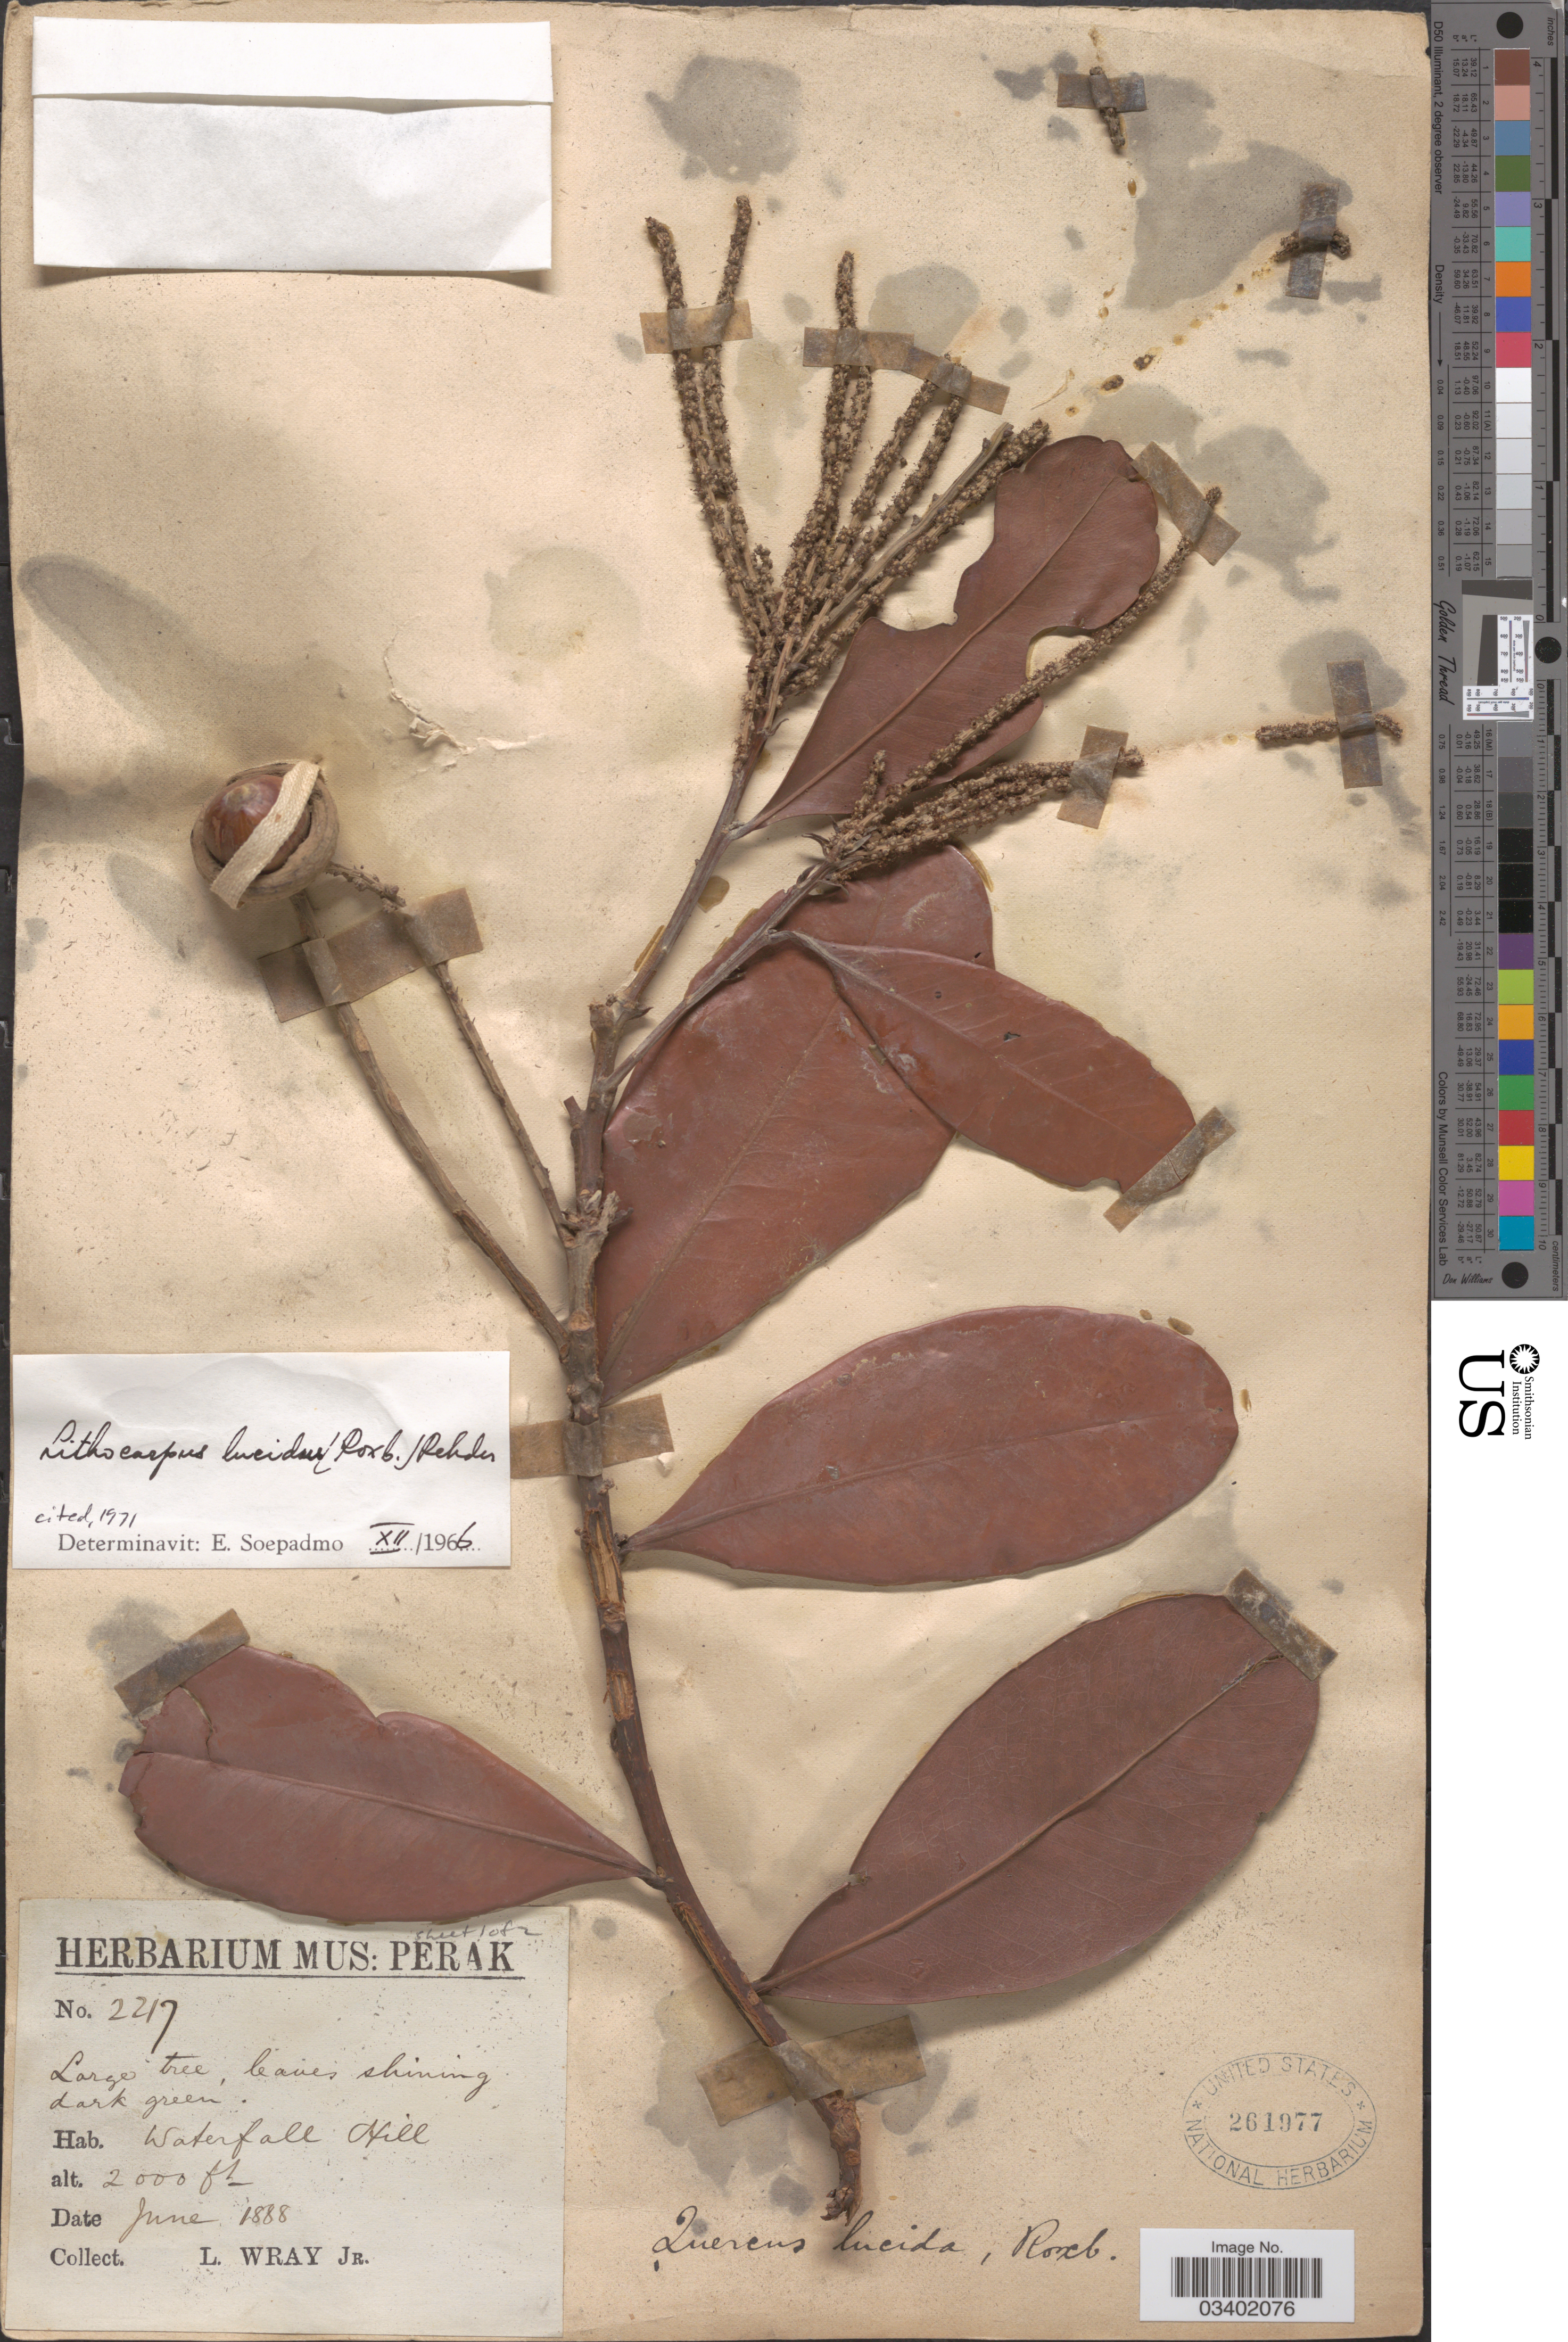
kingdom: Plantae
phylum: Tracheophyta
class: Magnoliopsida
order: Fagales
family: Fagaceae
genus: Lithocarpus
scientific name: Lithocarpus lucidus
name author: (Roxb.) Rehder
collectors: L. Wray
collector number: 2217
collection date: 1888-06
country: Malaysia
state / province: Perak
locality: Waterfall Hill.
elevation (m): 610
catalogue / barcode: US 261977